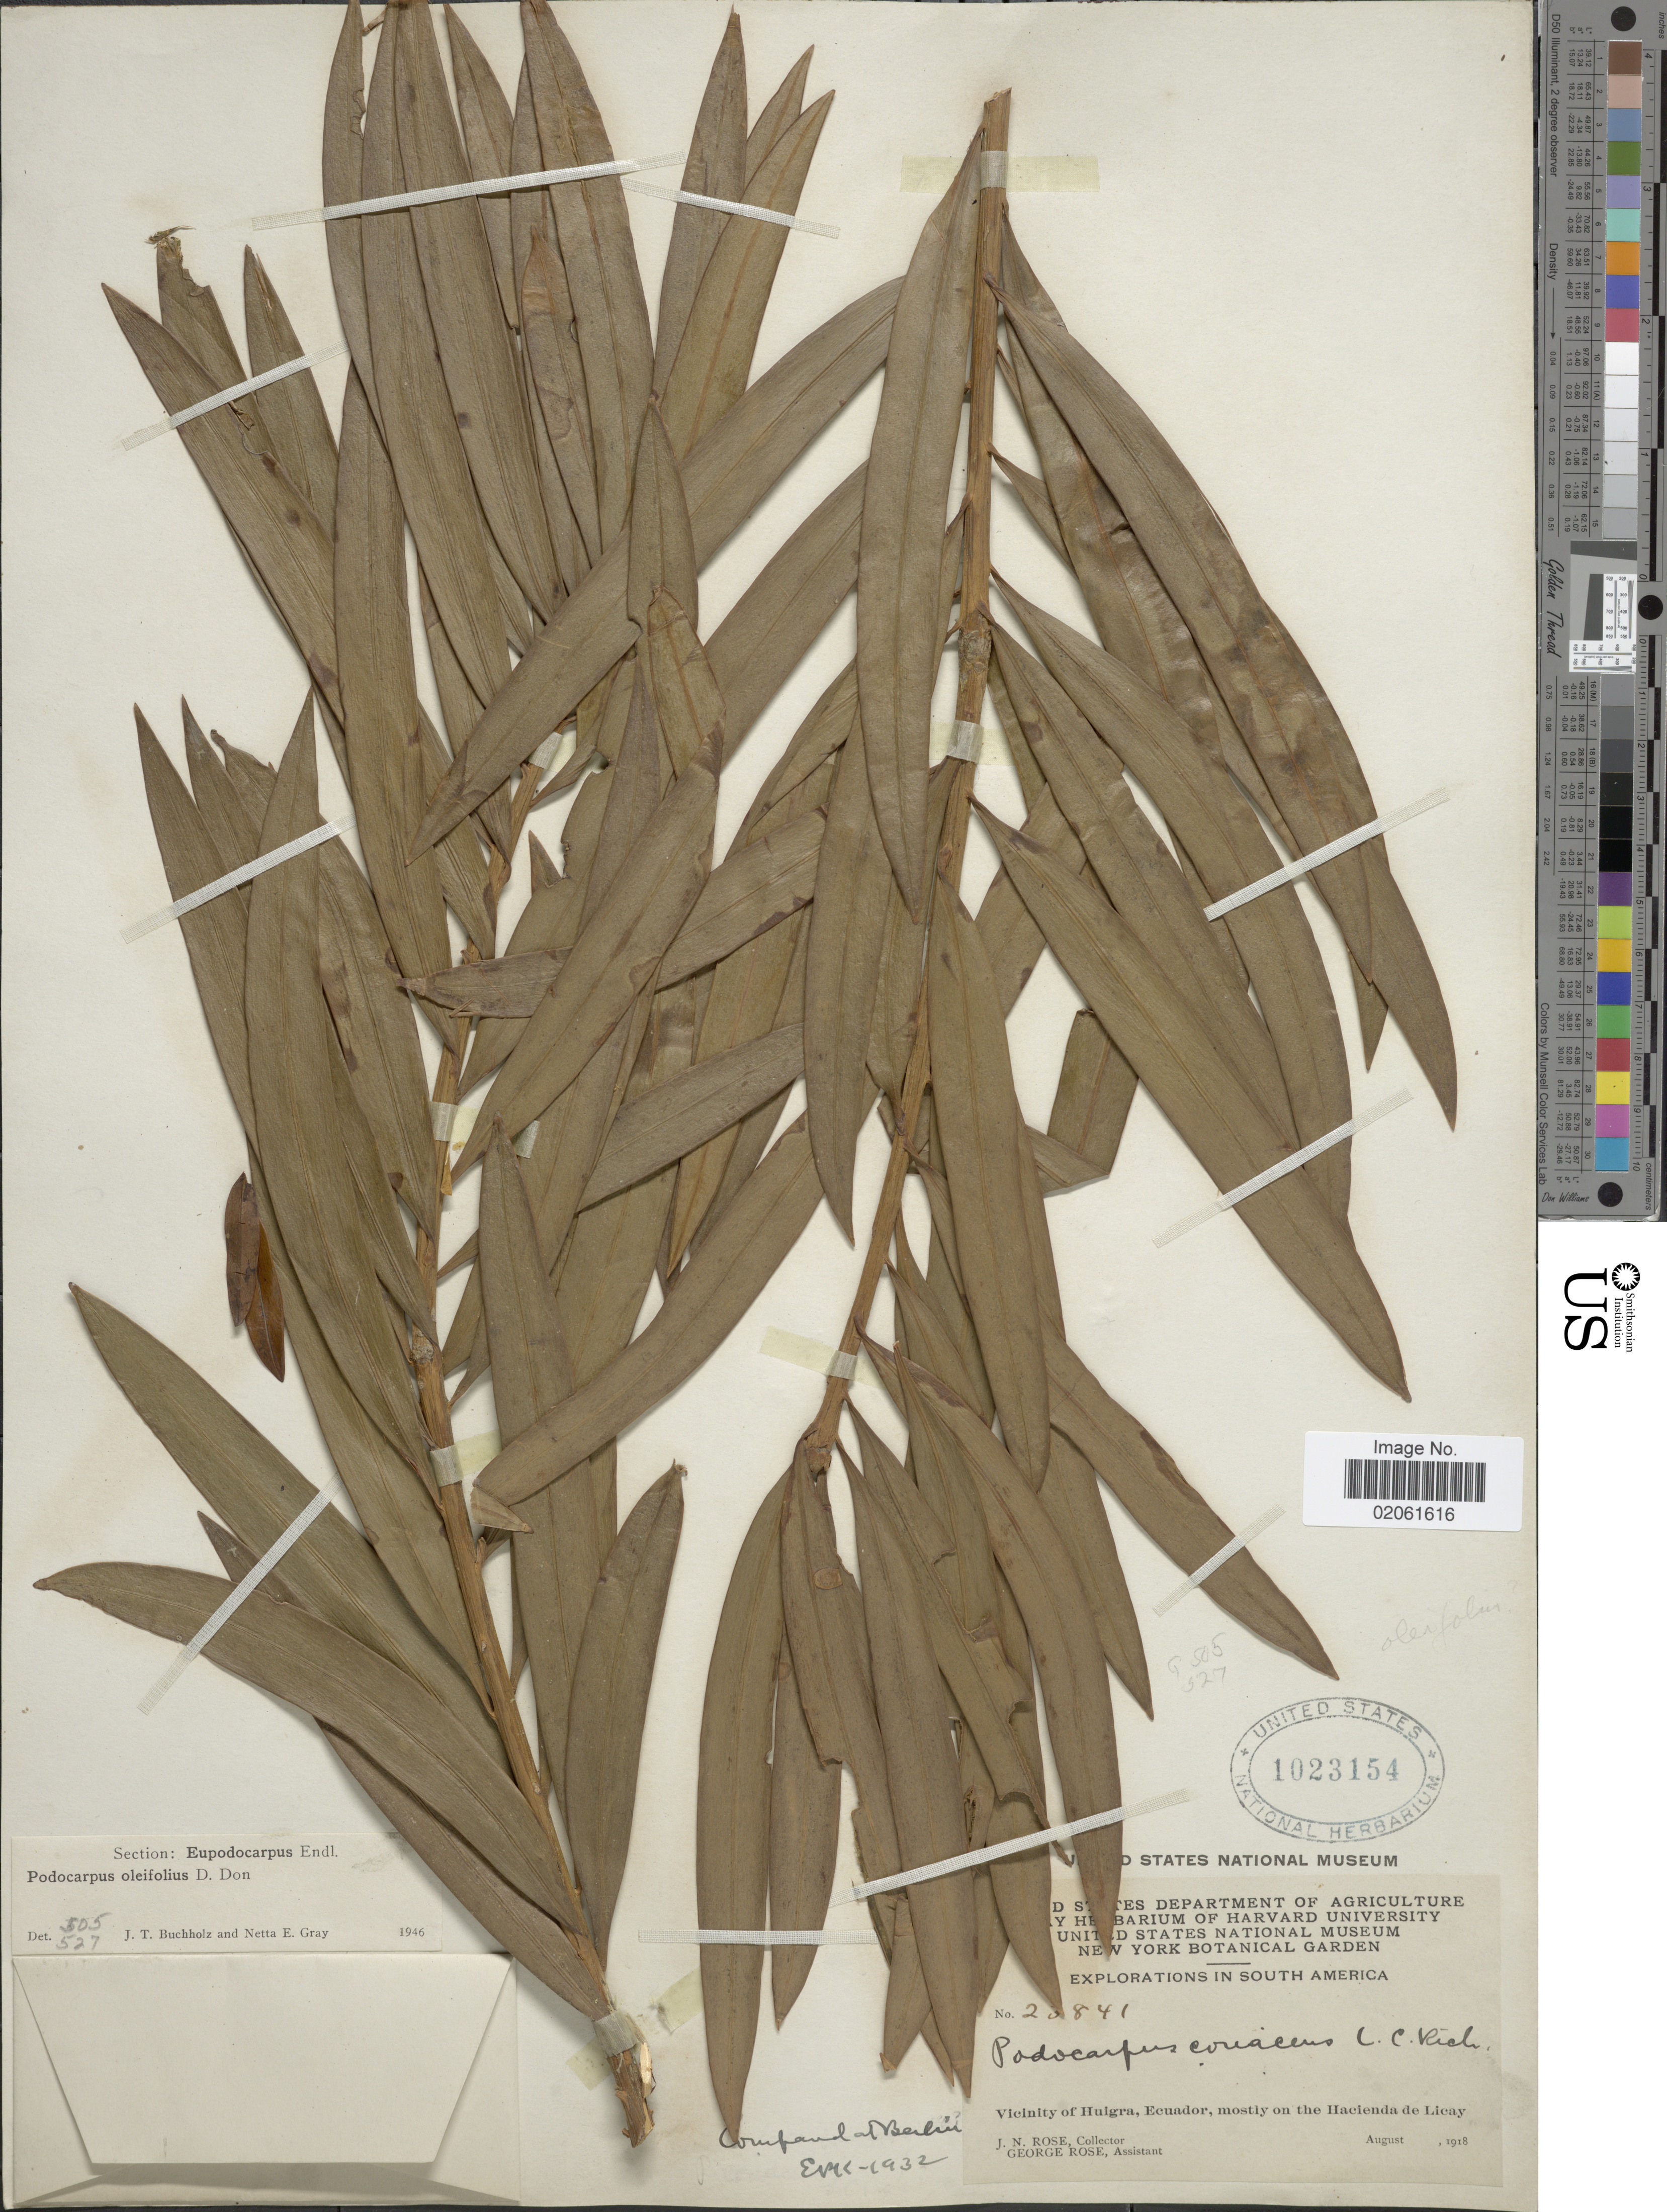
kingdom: Plantae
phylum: Tracheophyta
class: Pinopsida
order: Pinales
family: Podocarpaceae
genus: Podocarpus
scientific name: Podocarpus oleifolius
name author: D. Don ex Lamb.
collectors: J. N. Rose & G. Rose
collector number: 23841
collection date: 1918-08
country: Ecuador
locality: Vicinity of Huigra, Ecuador, mostly on the Hacienda de Licay.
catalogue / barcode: US 1023154